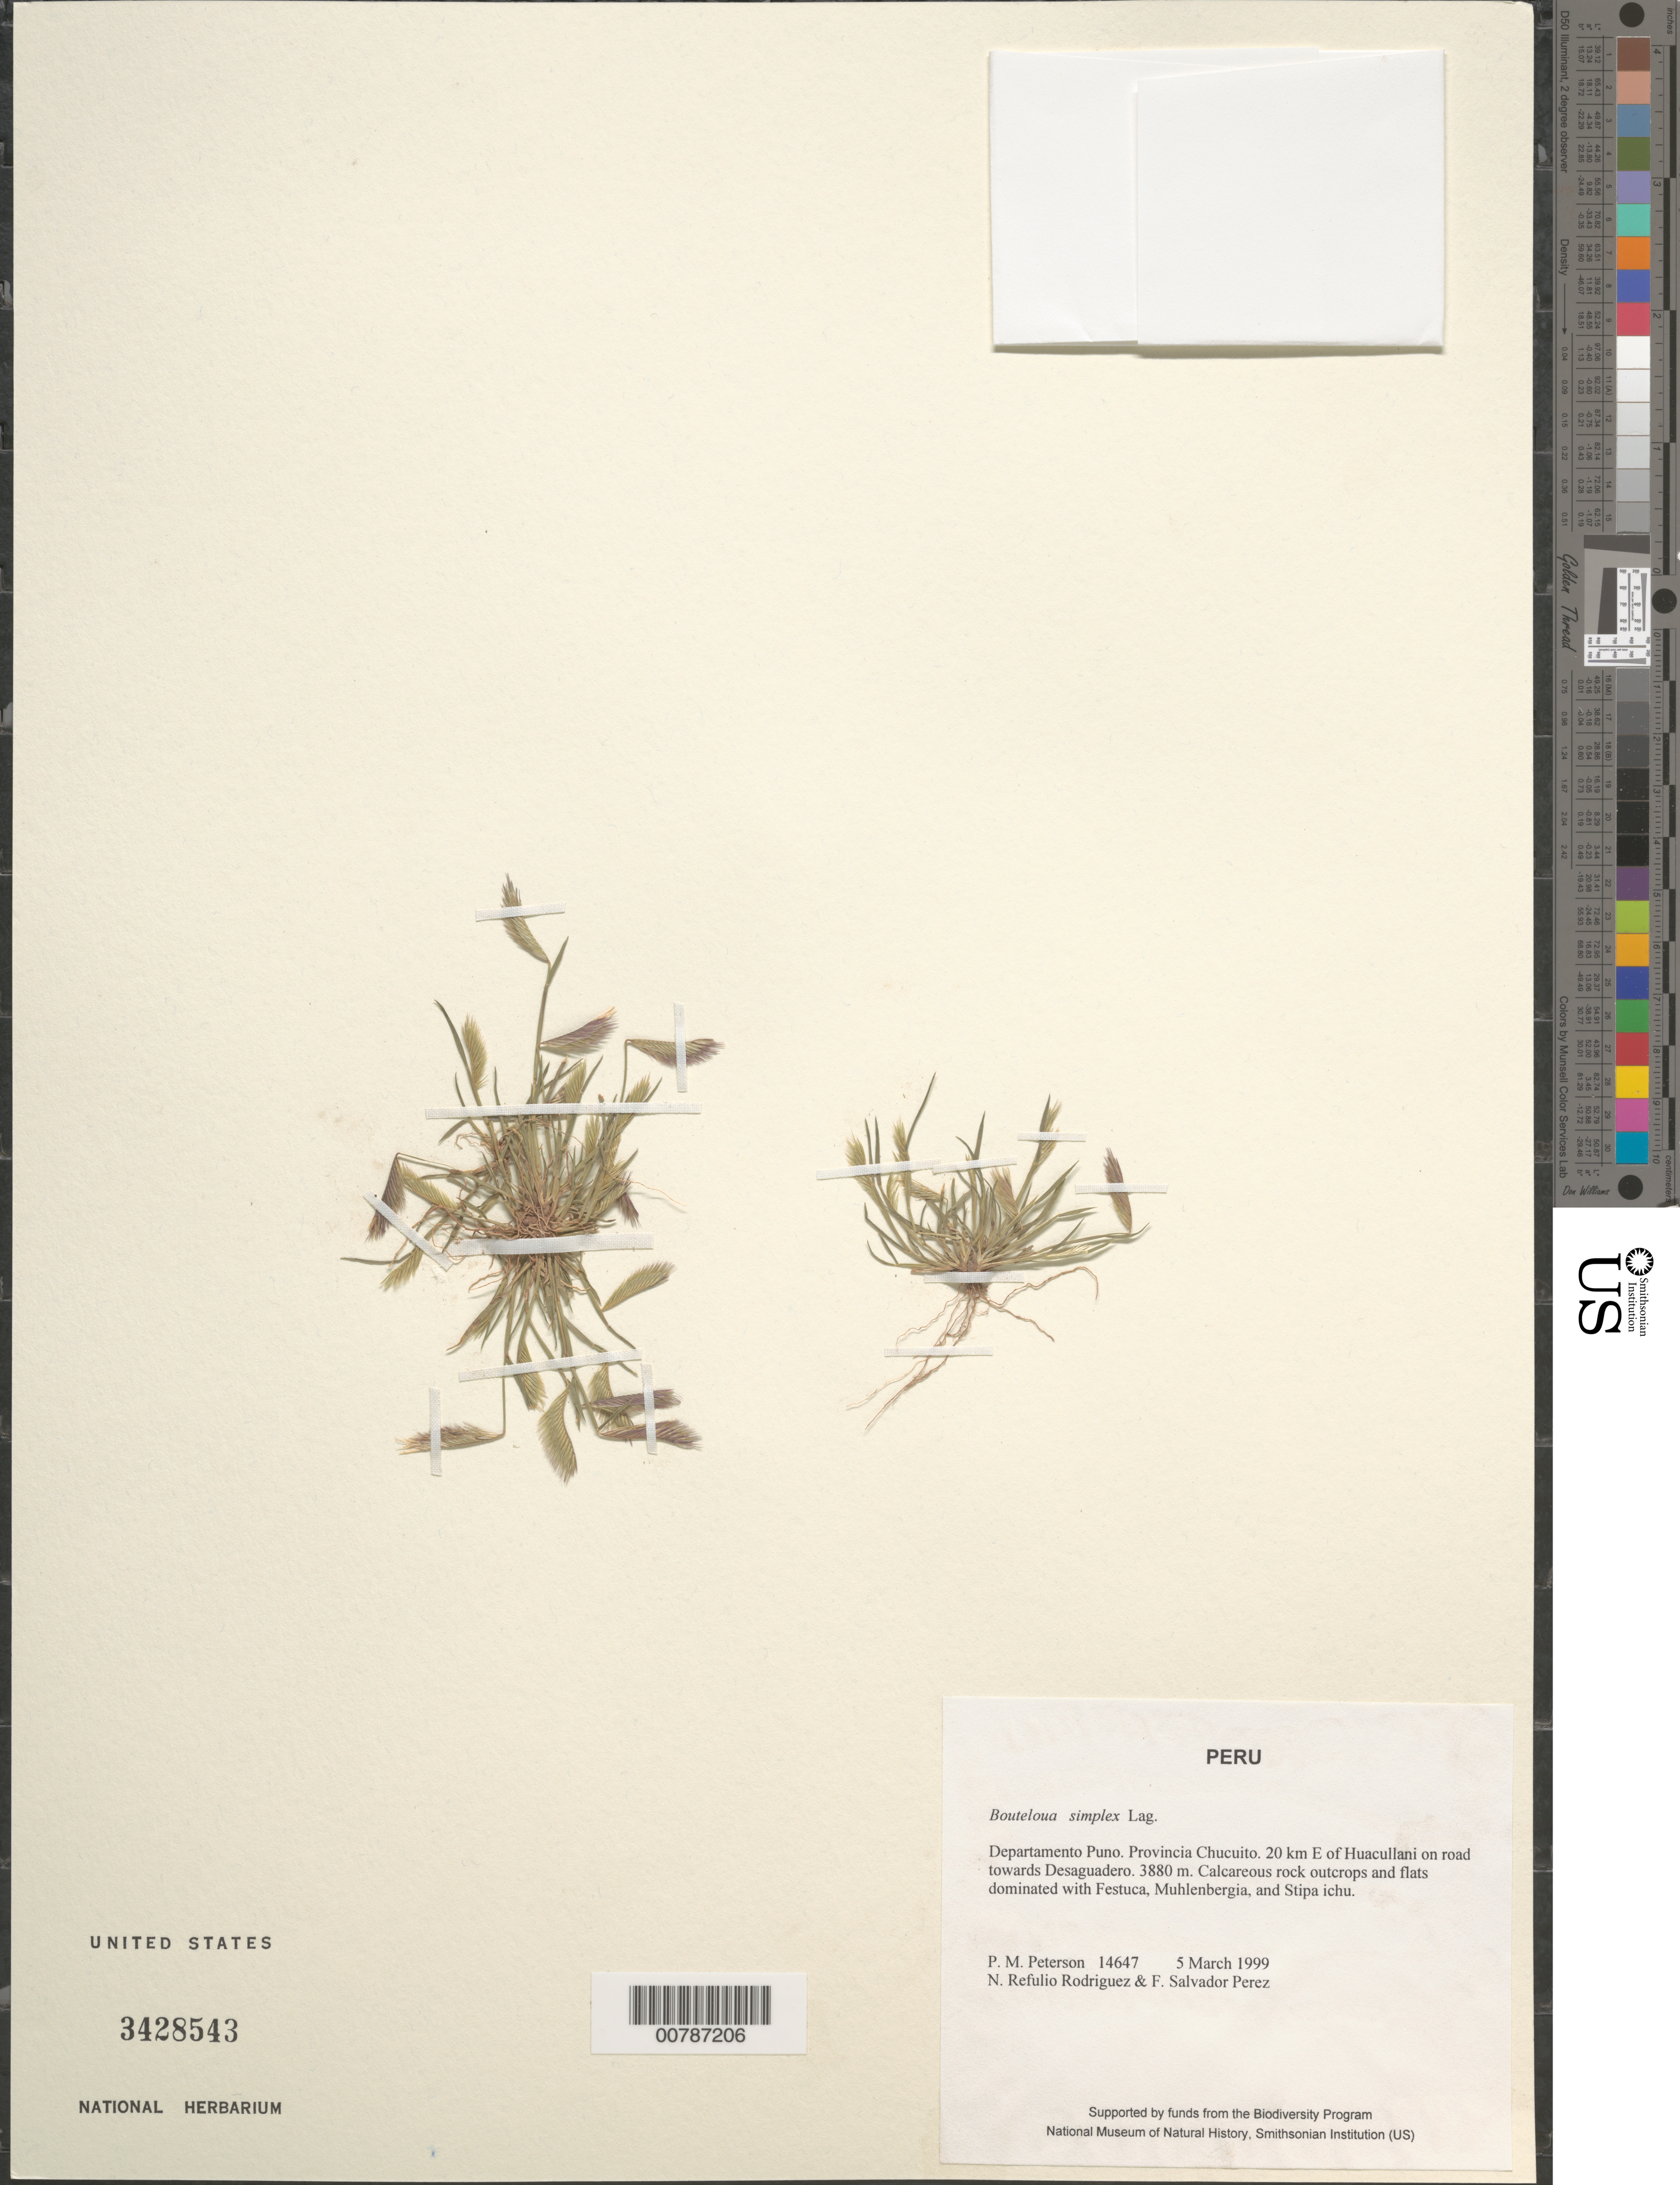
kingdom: Plantae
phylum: Tracheophyta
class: Liliopsida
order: Poales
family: Poaceae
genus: Bouteloua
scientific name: Bouteloua simplex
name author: Lag.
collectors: P. M. Peterson, N. Refulio-Rodríguez & F. Salvador Perez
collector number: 14647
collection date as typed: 05 Mar 1999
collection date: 1999-03-05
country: Peru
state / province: Puno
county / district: Chucuito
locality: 20 km E of Huacullani on road towards Desaguadero.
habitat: Calcareous rock outcrops and flats dominated with Festuca, Muhlenbergia and Stipa ichu.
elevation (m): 3880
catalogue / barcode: US 3428543